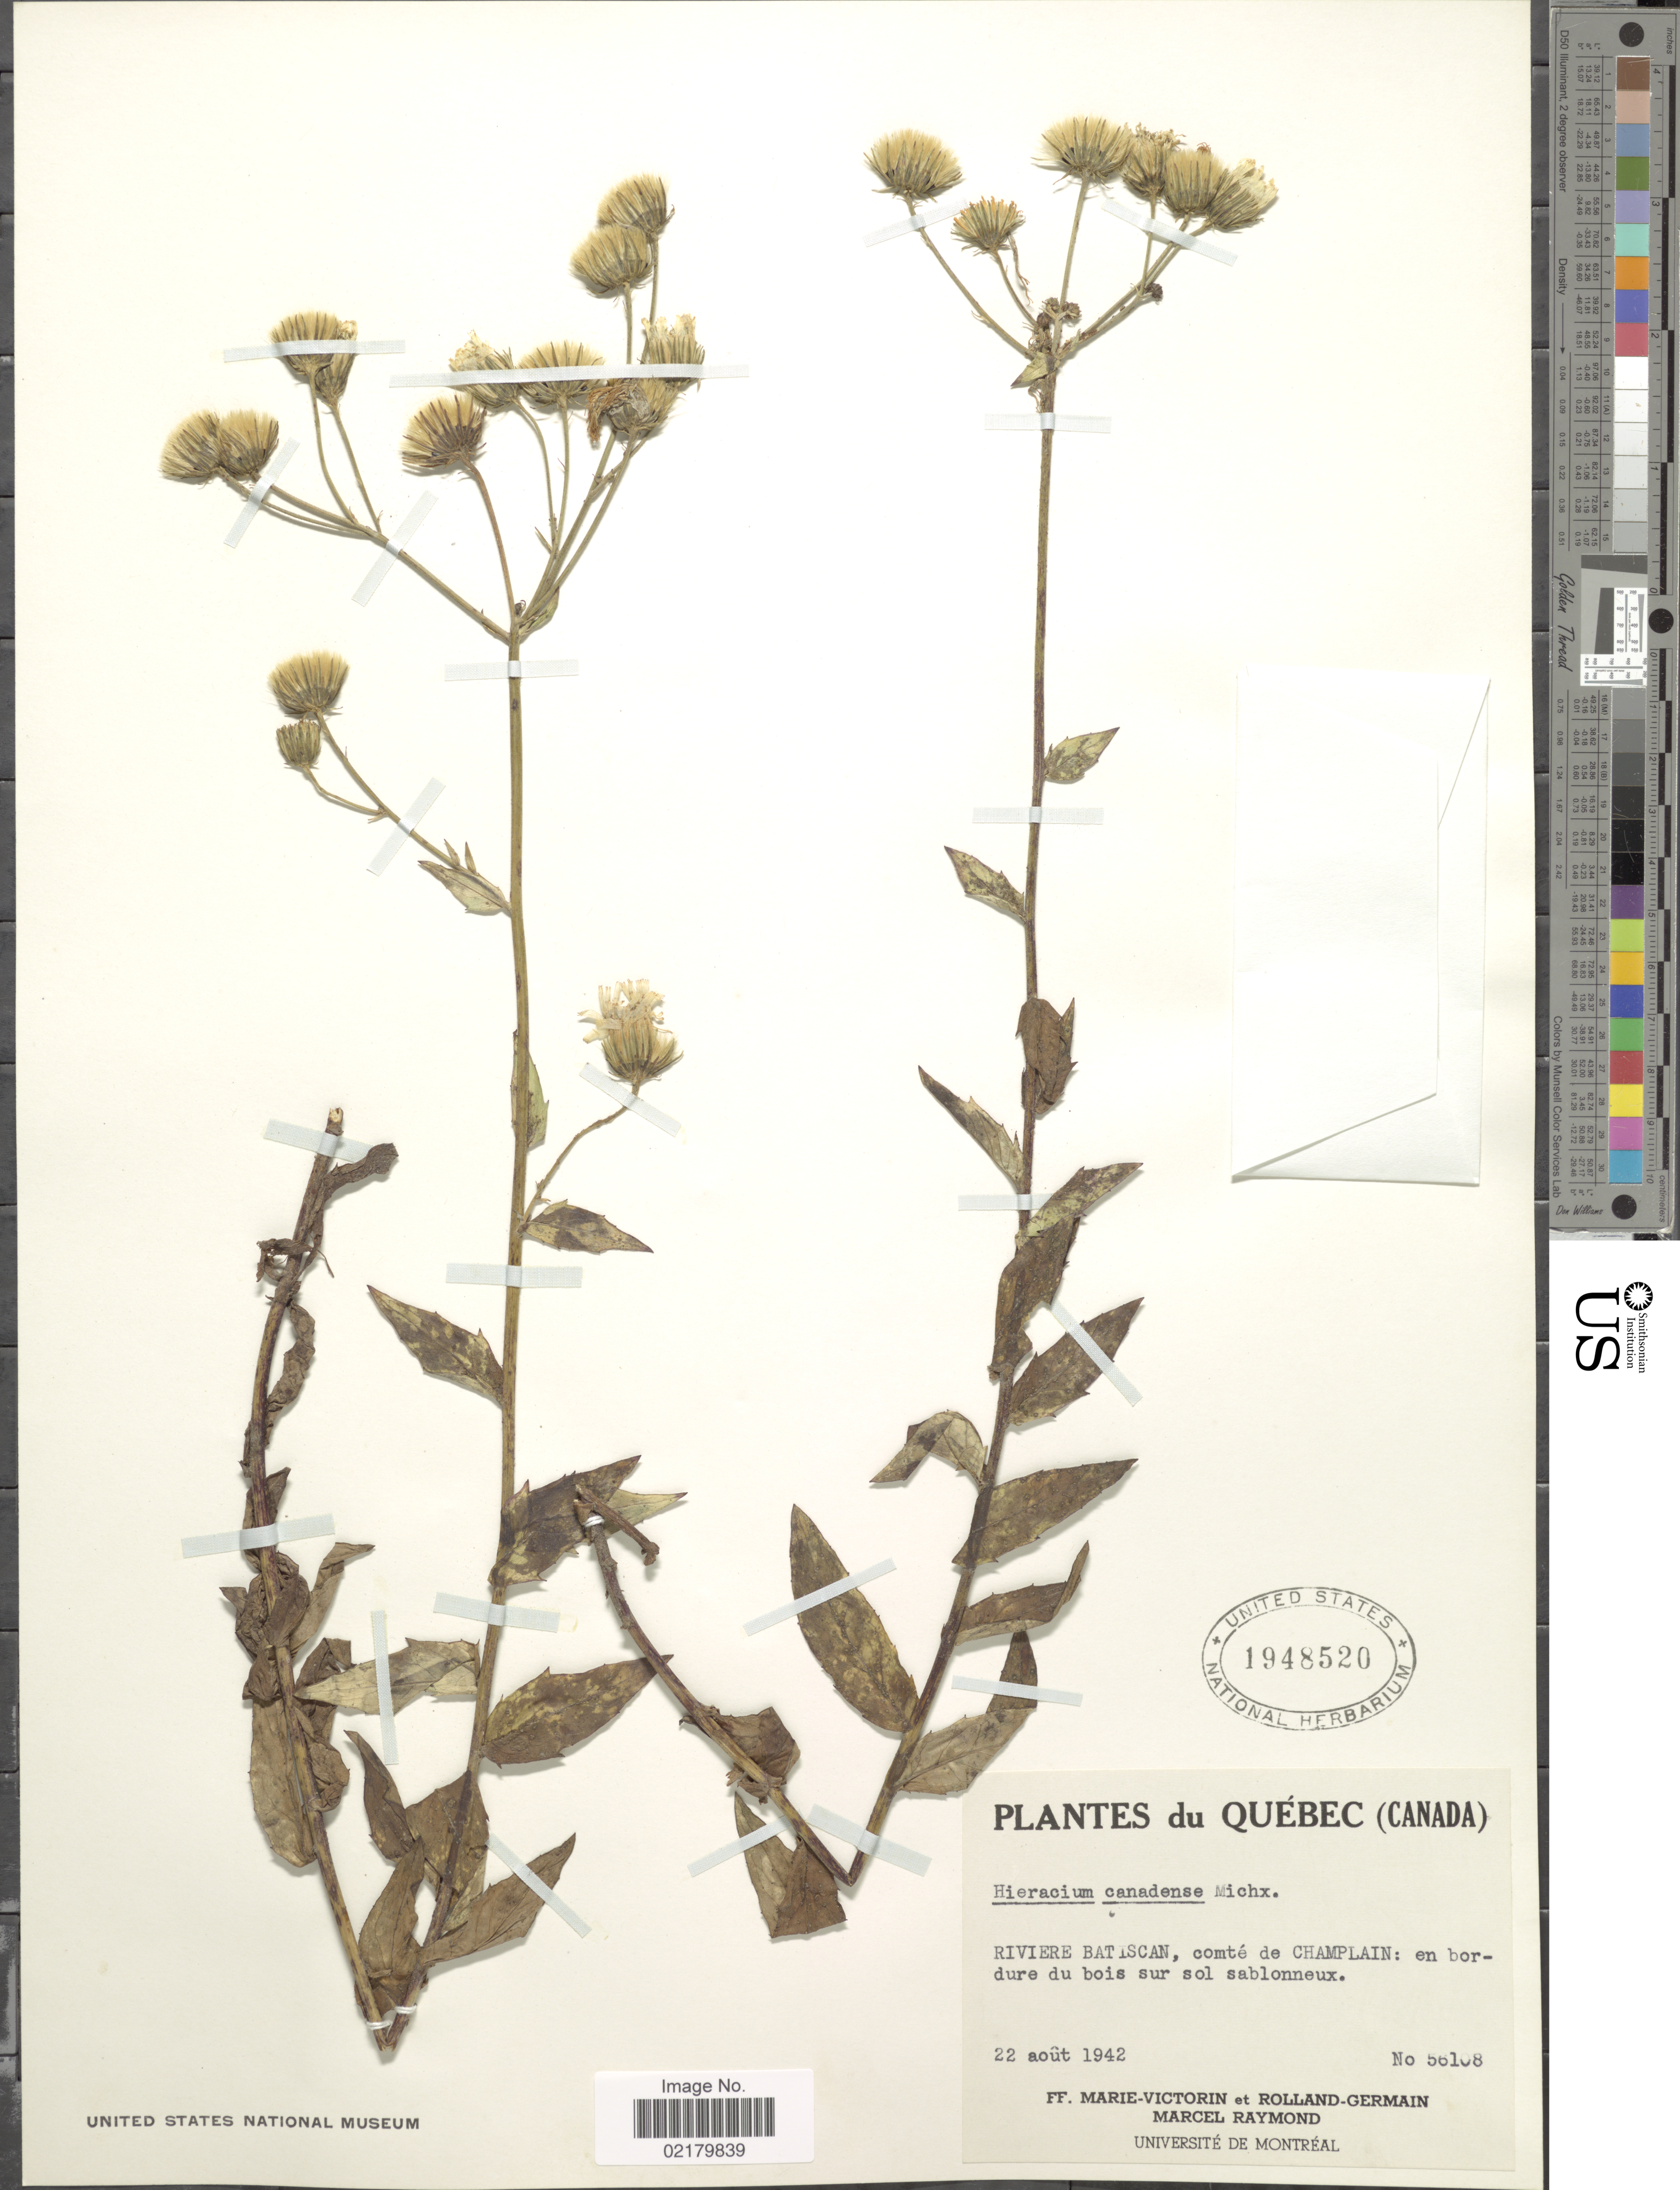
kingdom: Plantae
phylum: Tracheophyta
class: Magnoliopsida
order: Asterales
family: Asteraceae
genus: Hieracium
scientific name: Hieracium canadense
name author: Michx.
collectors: F. Marie-Victorin, Rolland-Germain & M. Raymond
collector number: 56108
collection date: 1942-08-22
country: Canada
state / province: Quebec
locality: Riviere Batiscan, comté de Champlain: en bordure du bois sur sol sablonneux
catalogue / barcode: US 1948520